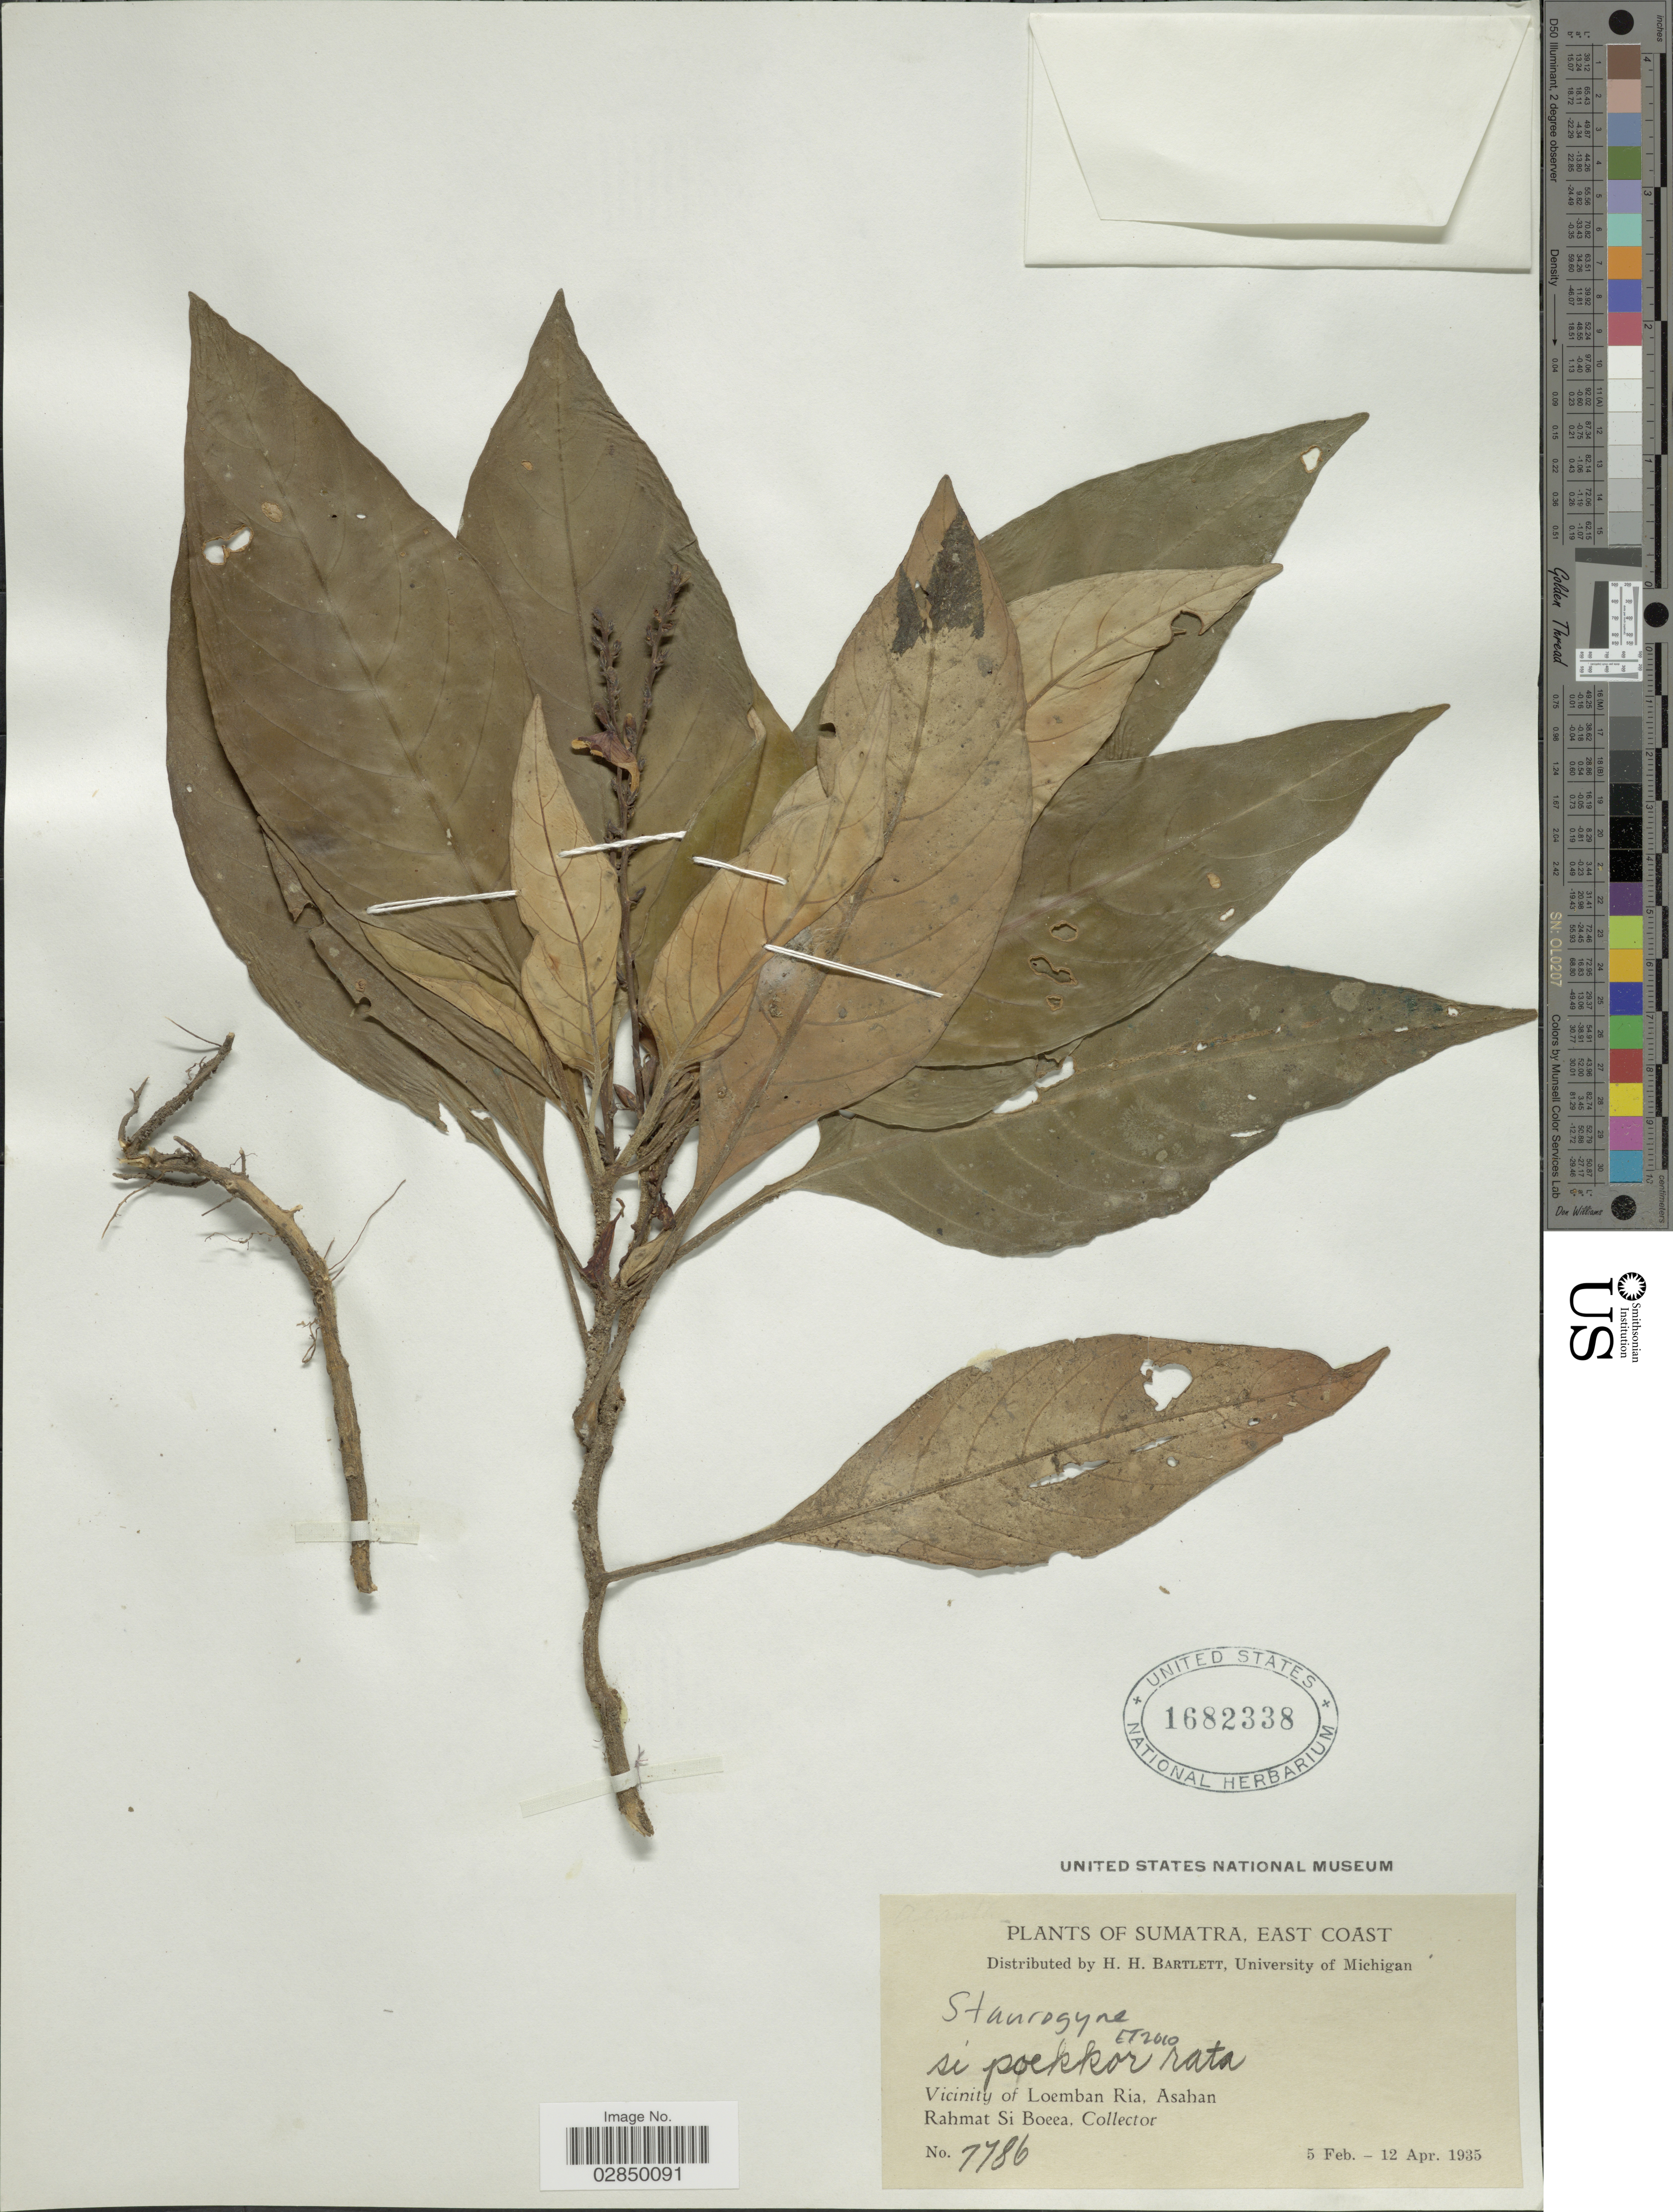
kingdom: Plantae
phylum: Tracheophyta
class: Magnoliopsida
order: Lamiales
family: Acanthaceae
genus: Staurogyne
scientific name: Staurogyne sp.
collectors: Rahmat Si Boeea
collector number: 7786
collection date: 1935-02-05/1935-04-12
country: Indonesia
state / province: Sumatra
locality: East Coast. Si Poekkor rata. Vicinity of Loemban Ria, Asahan.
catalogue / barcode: US 1682338